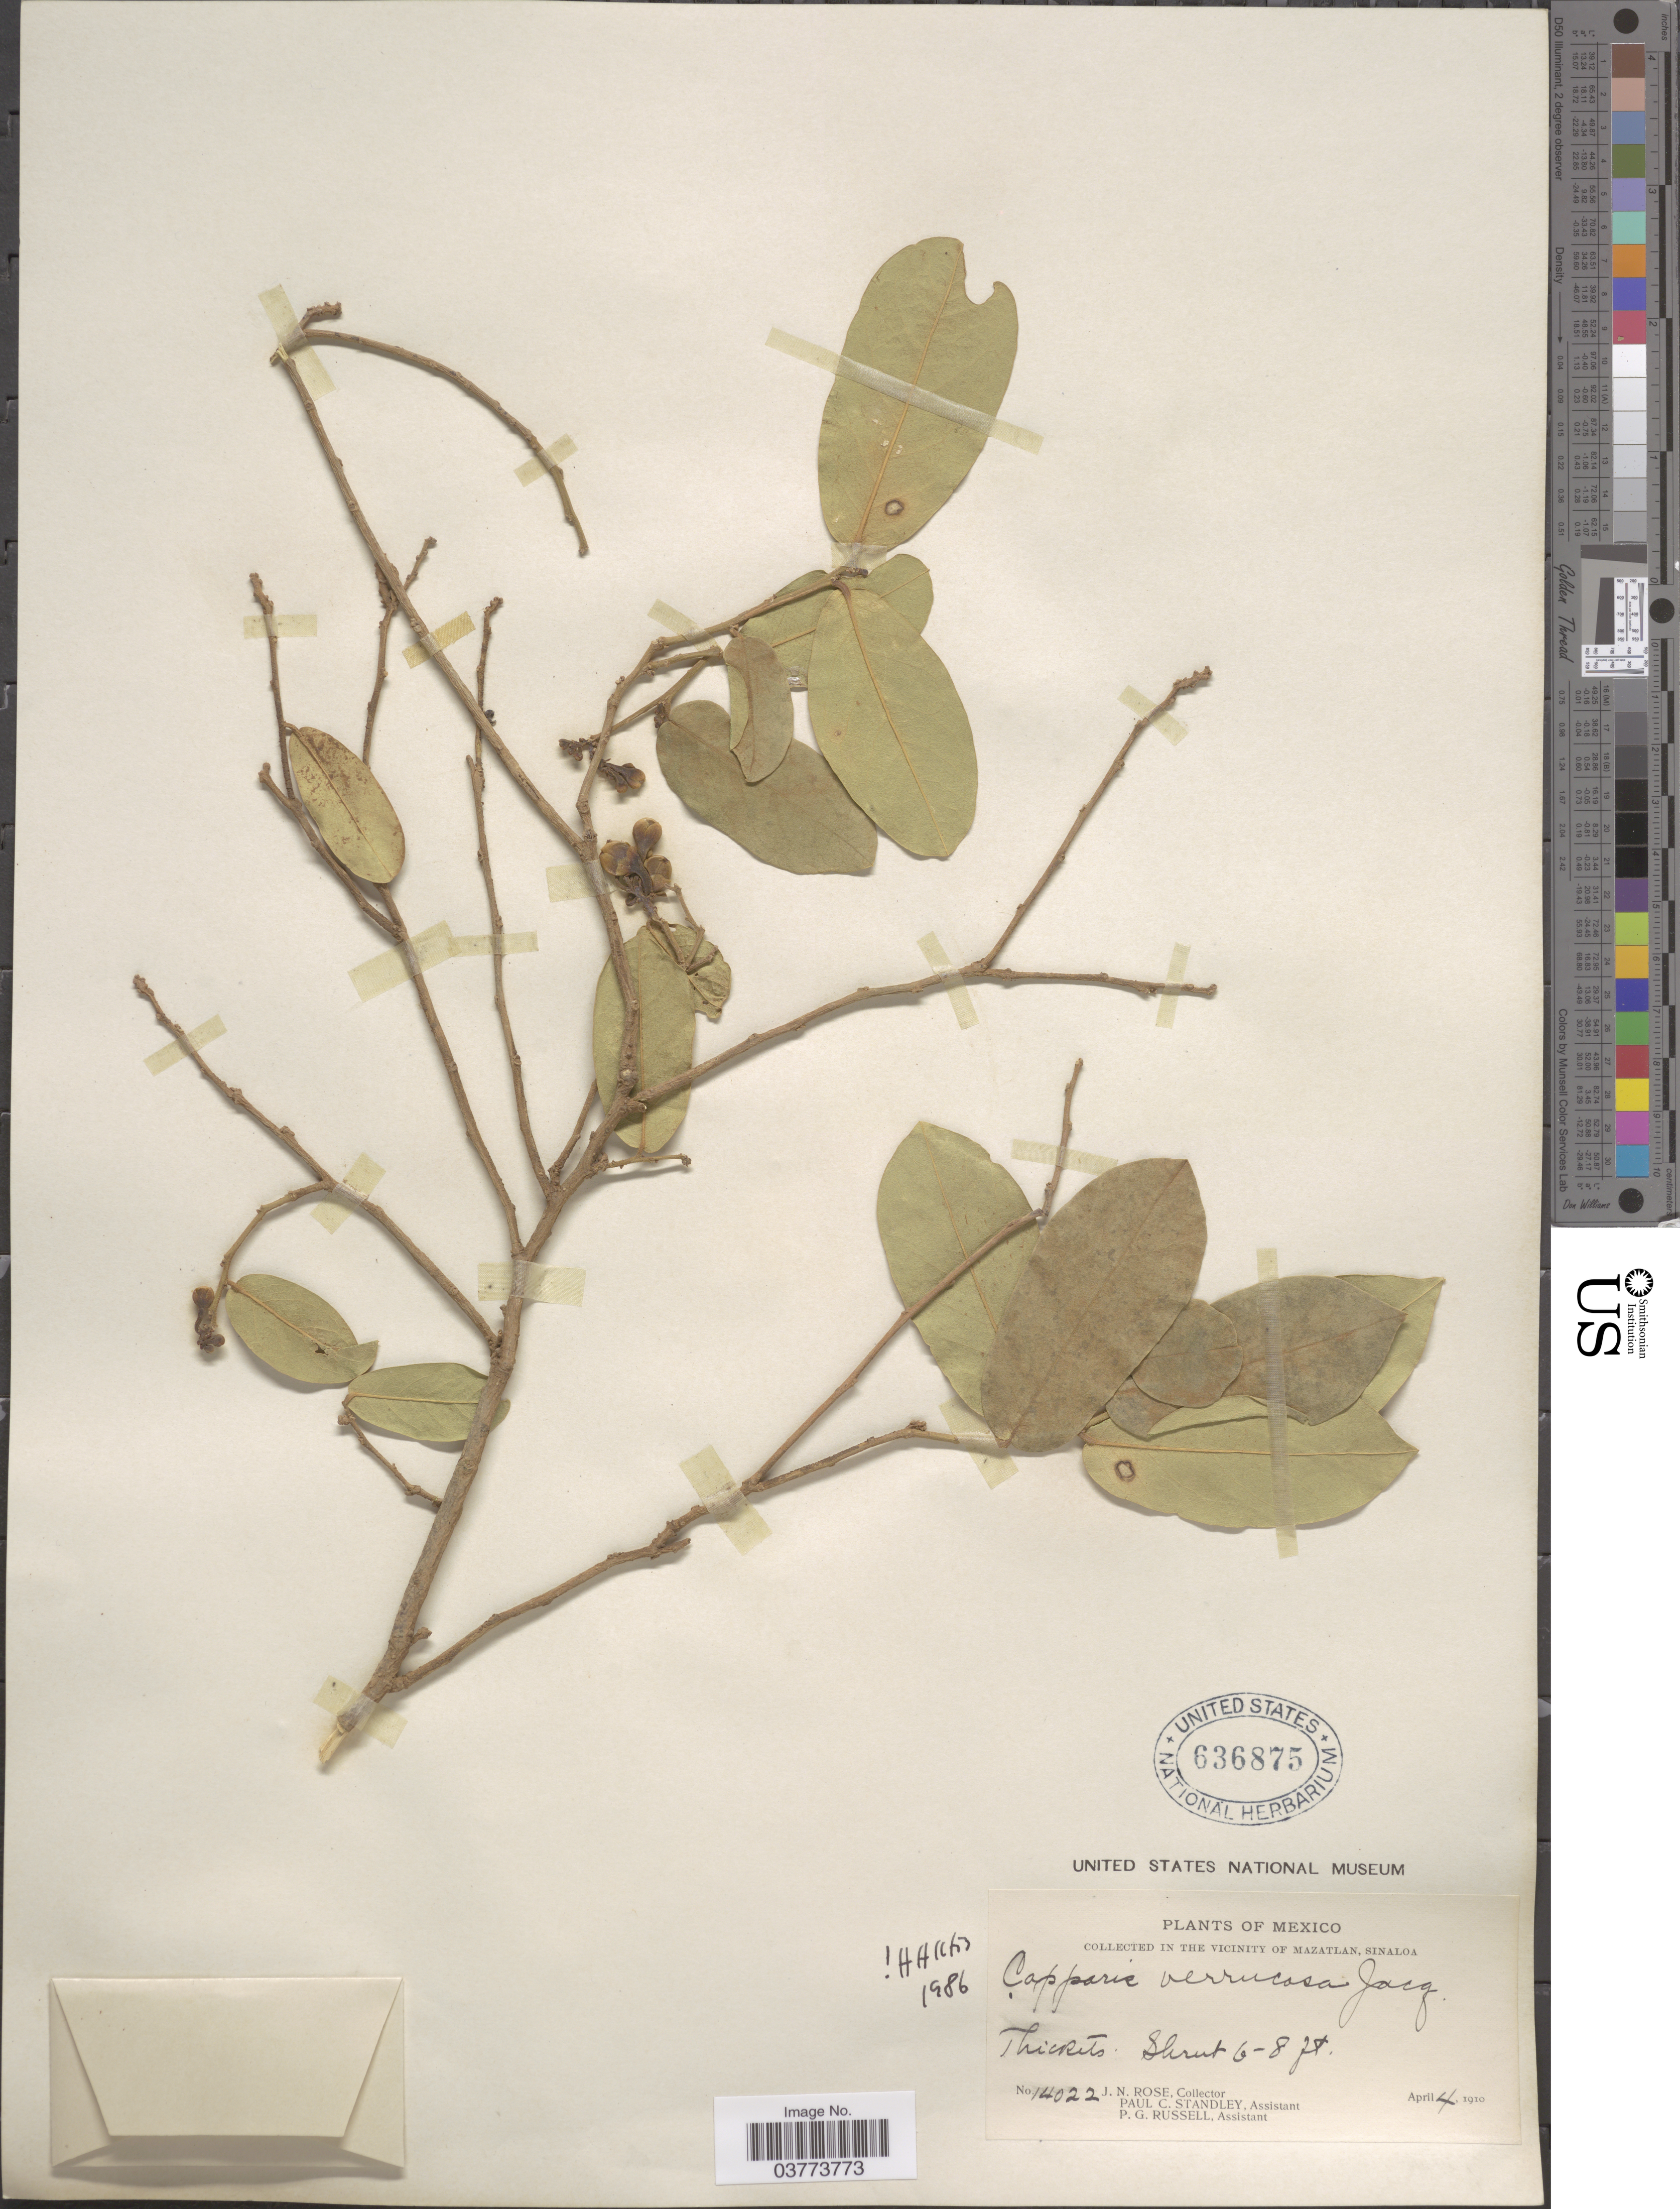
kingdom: Plantae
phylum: Tracheophyta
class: Magnoliopsida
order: Brassicales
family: Capparaceae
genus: Cynophalla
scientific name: Cynophalla verrucosa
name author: (Jacq.) J. Presl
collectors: J. N. Rose, P. C. Standley & P. G. Russell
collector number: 14022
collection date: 1910-04-04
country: Mexico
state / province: Sinaloa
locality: In The vicinity of Mazatlan.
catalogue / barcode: US 636875